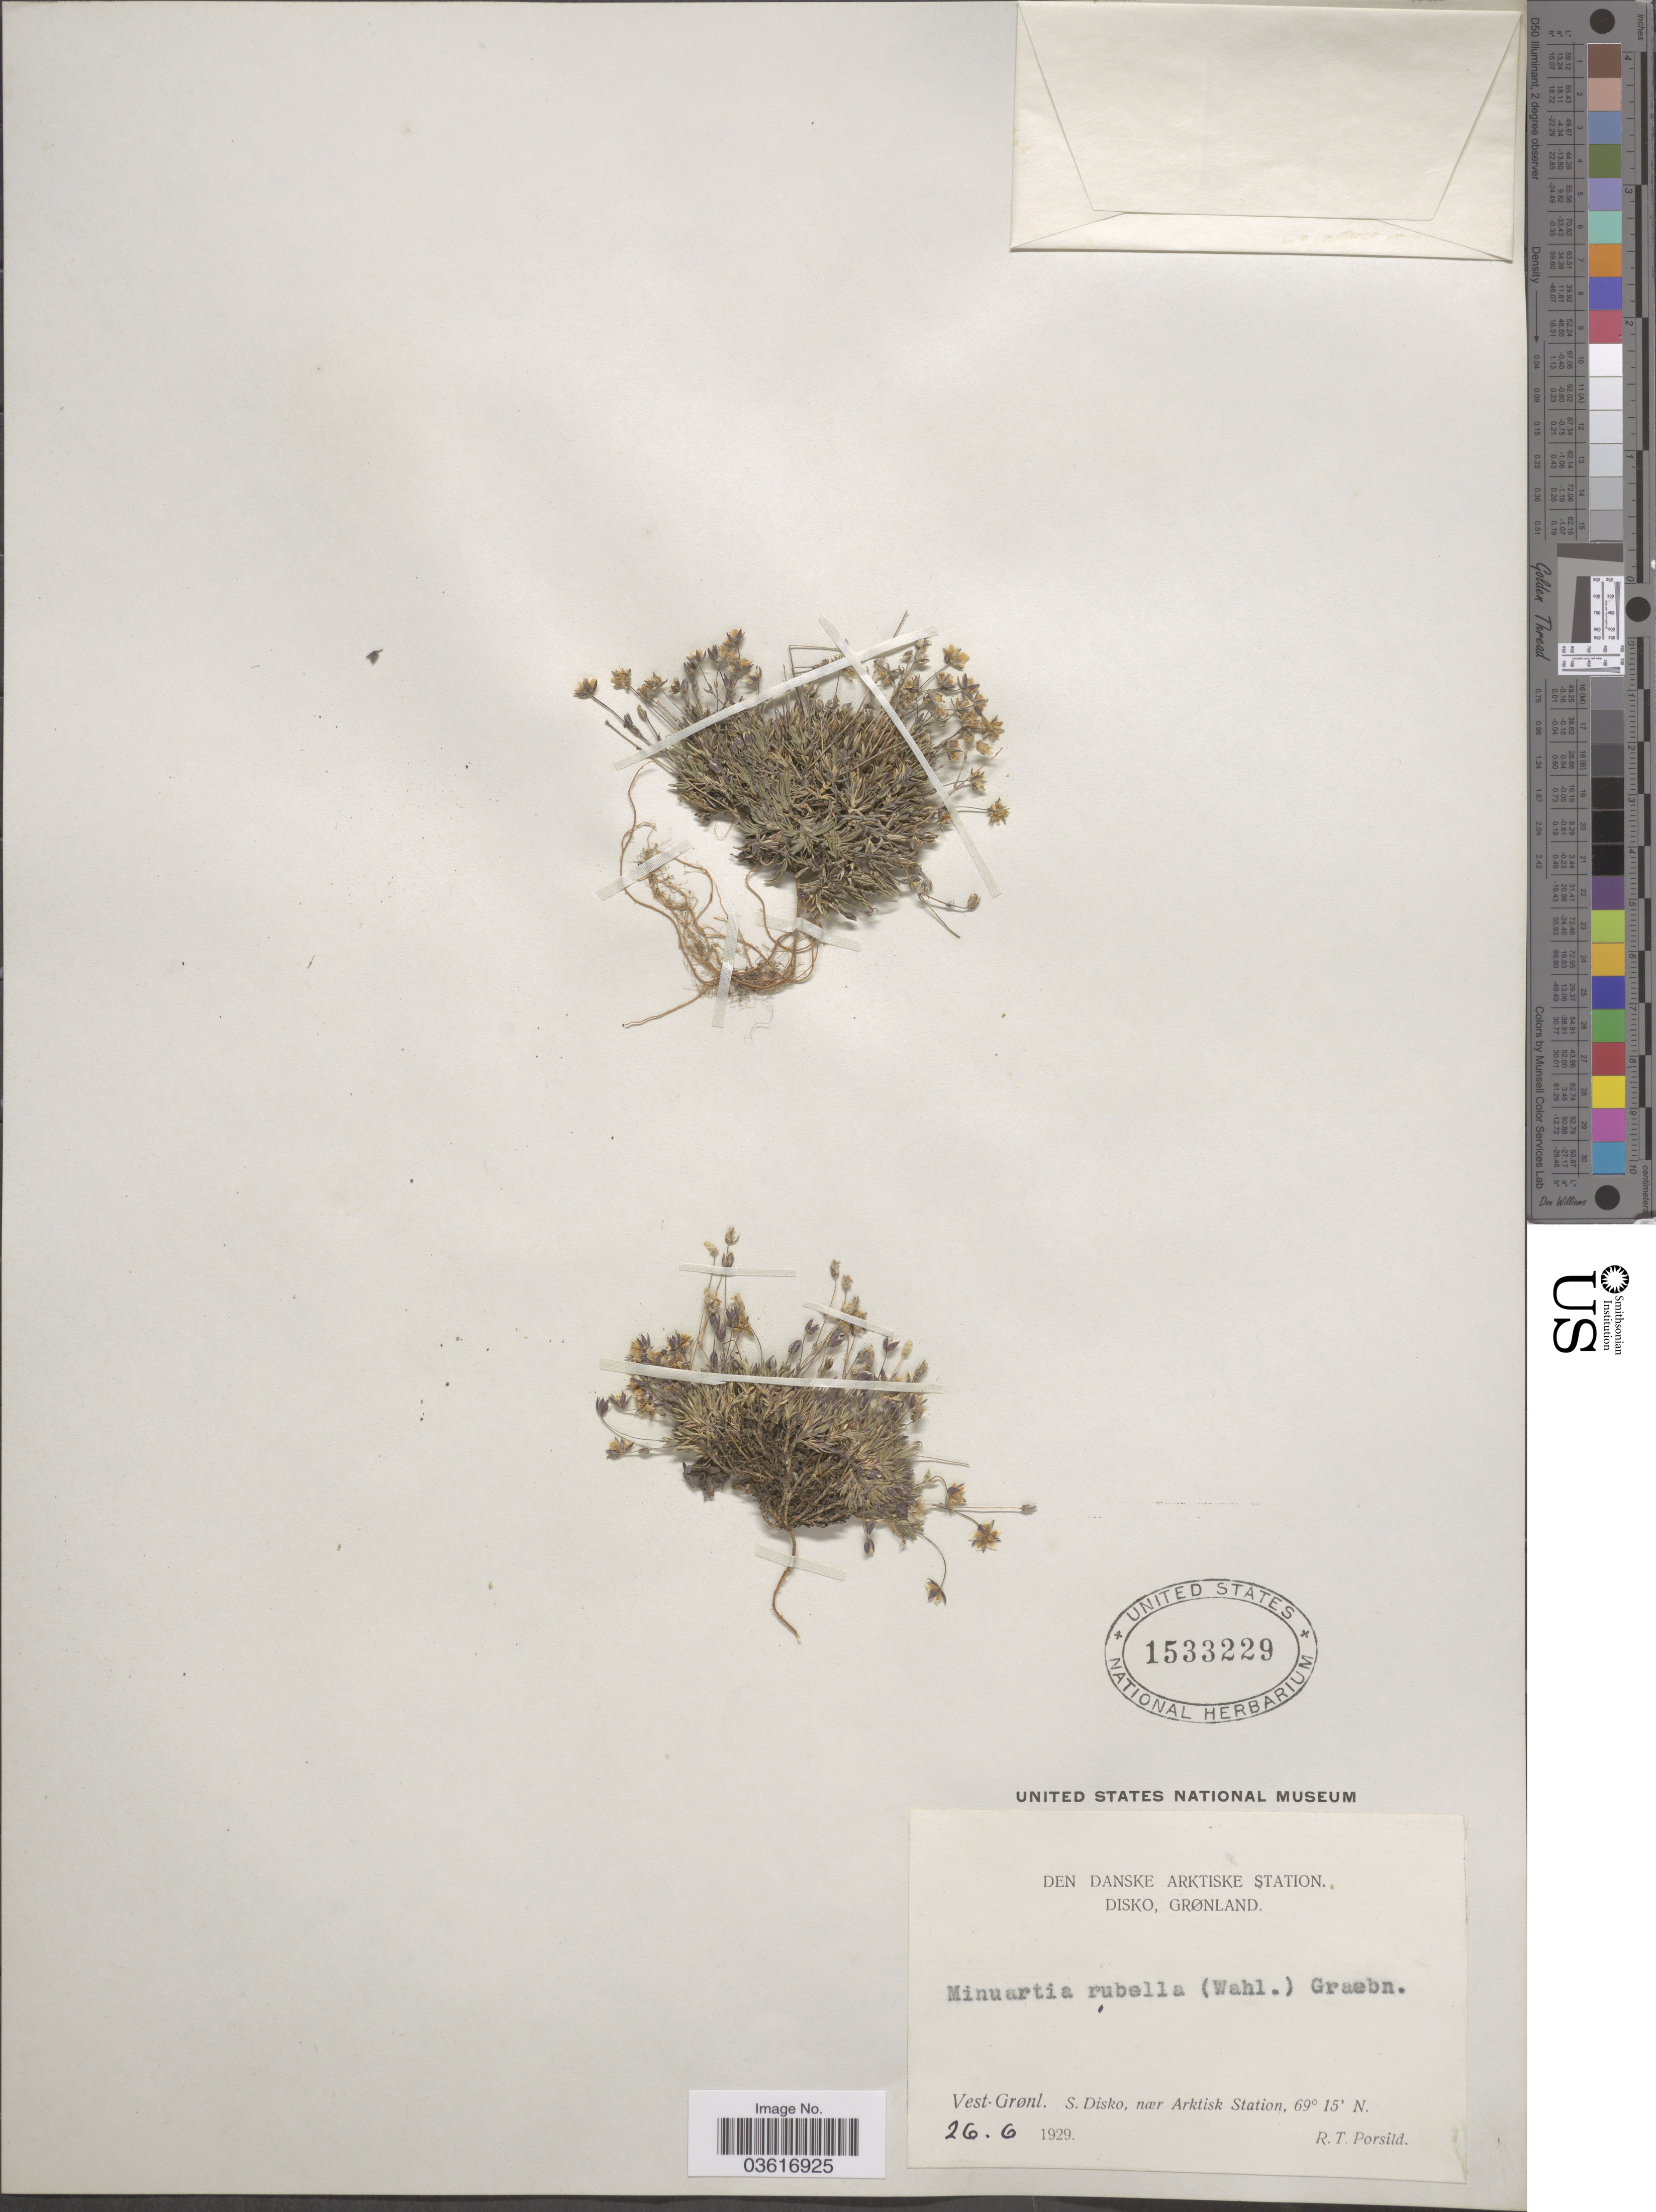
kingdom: Plantae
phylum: Tracheophyta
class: Magnoliopsida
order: Caryophyllales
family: Caryophyllaceae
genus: Minuartia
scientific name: Minuartia verna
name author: (L.) Hiern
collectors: R. T. Porsild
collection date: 1929-06-26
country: Greenland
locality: Den Danske Arktiske Station Disko. Vest-Grønl. S. Disko, near Arktisk Station.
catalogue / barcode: US 1533229